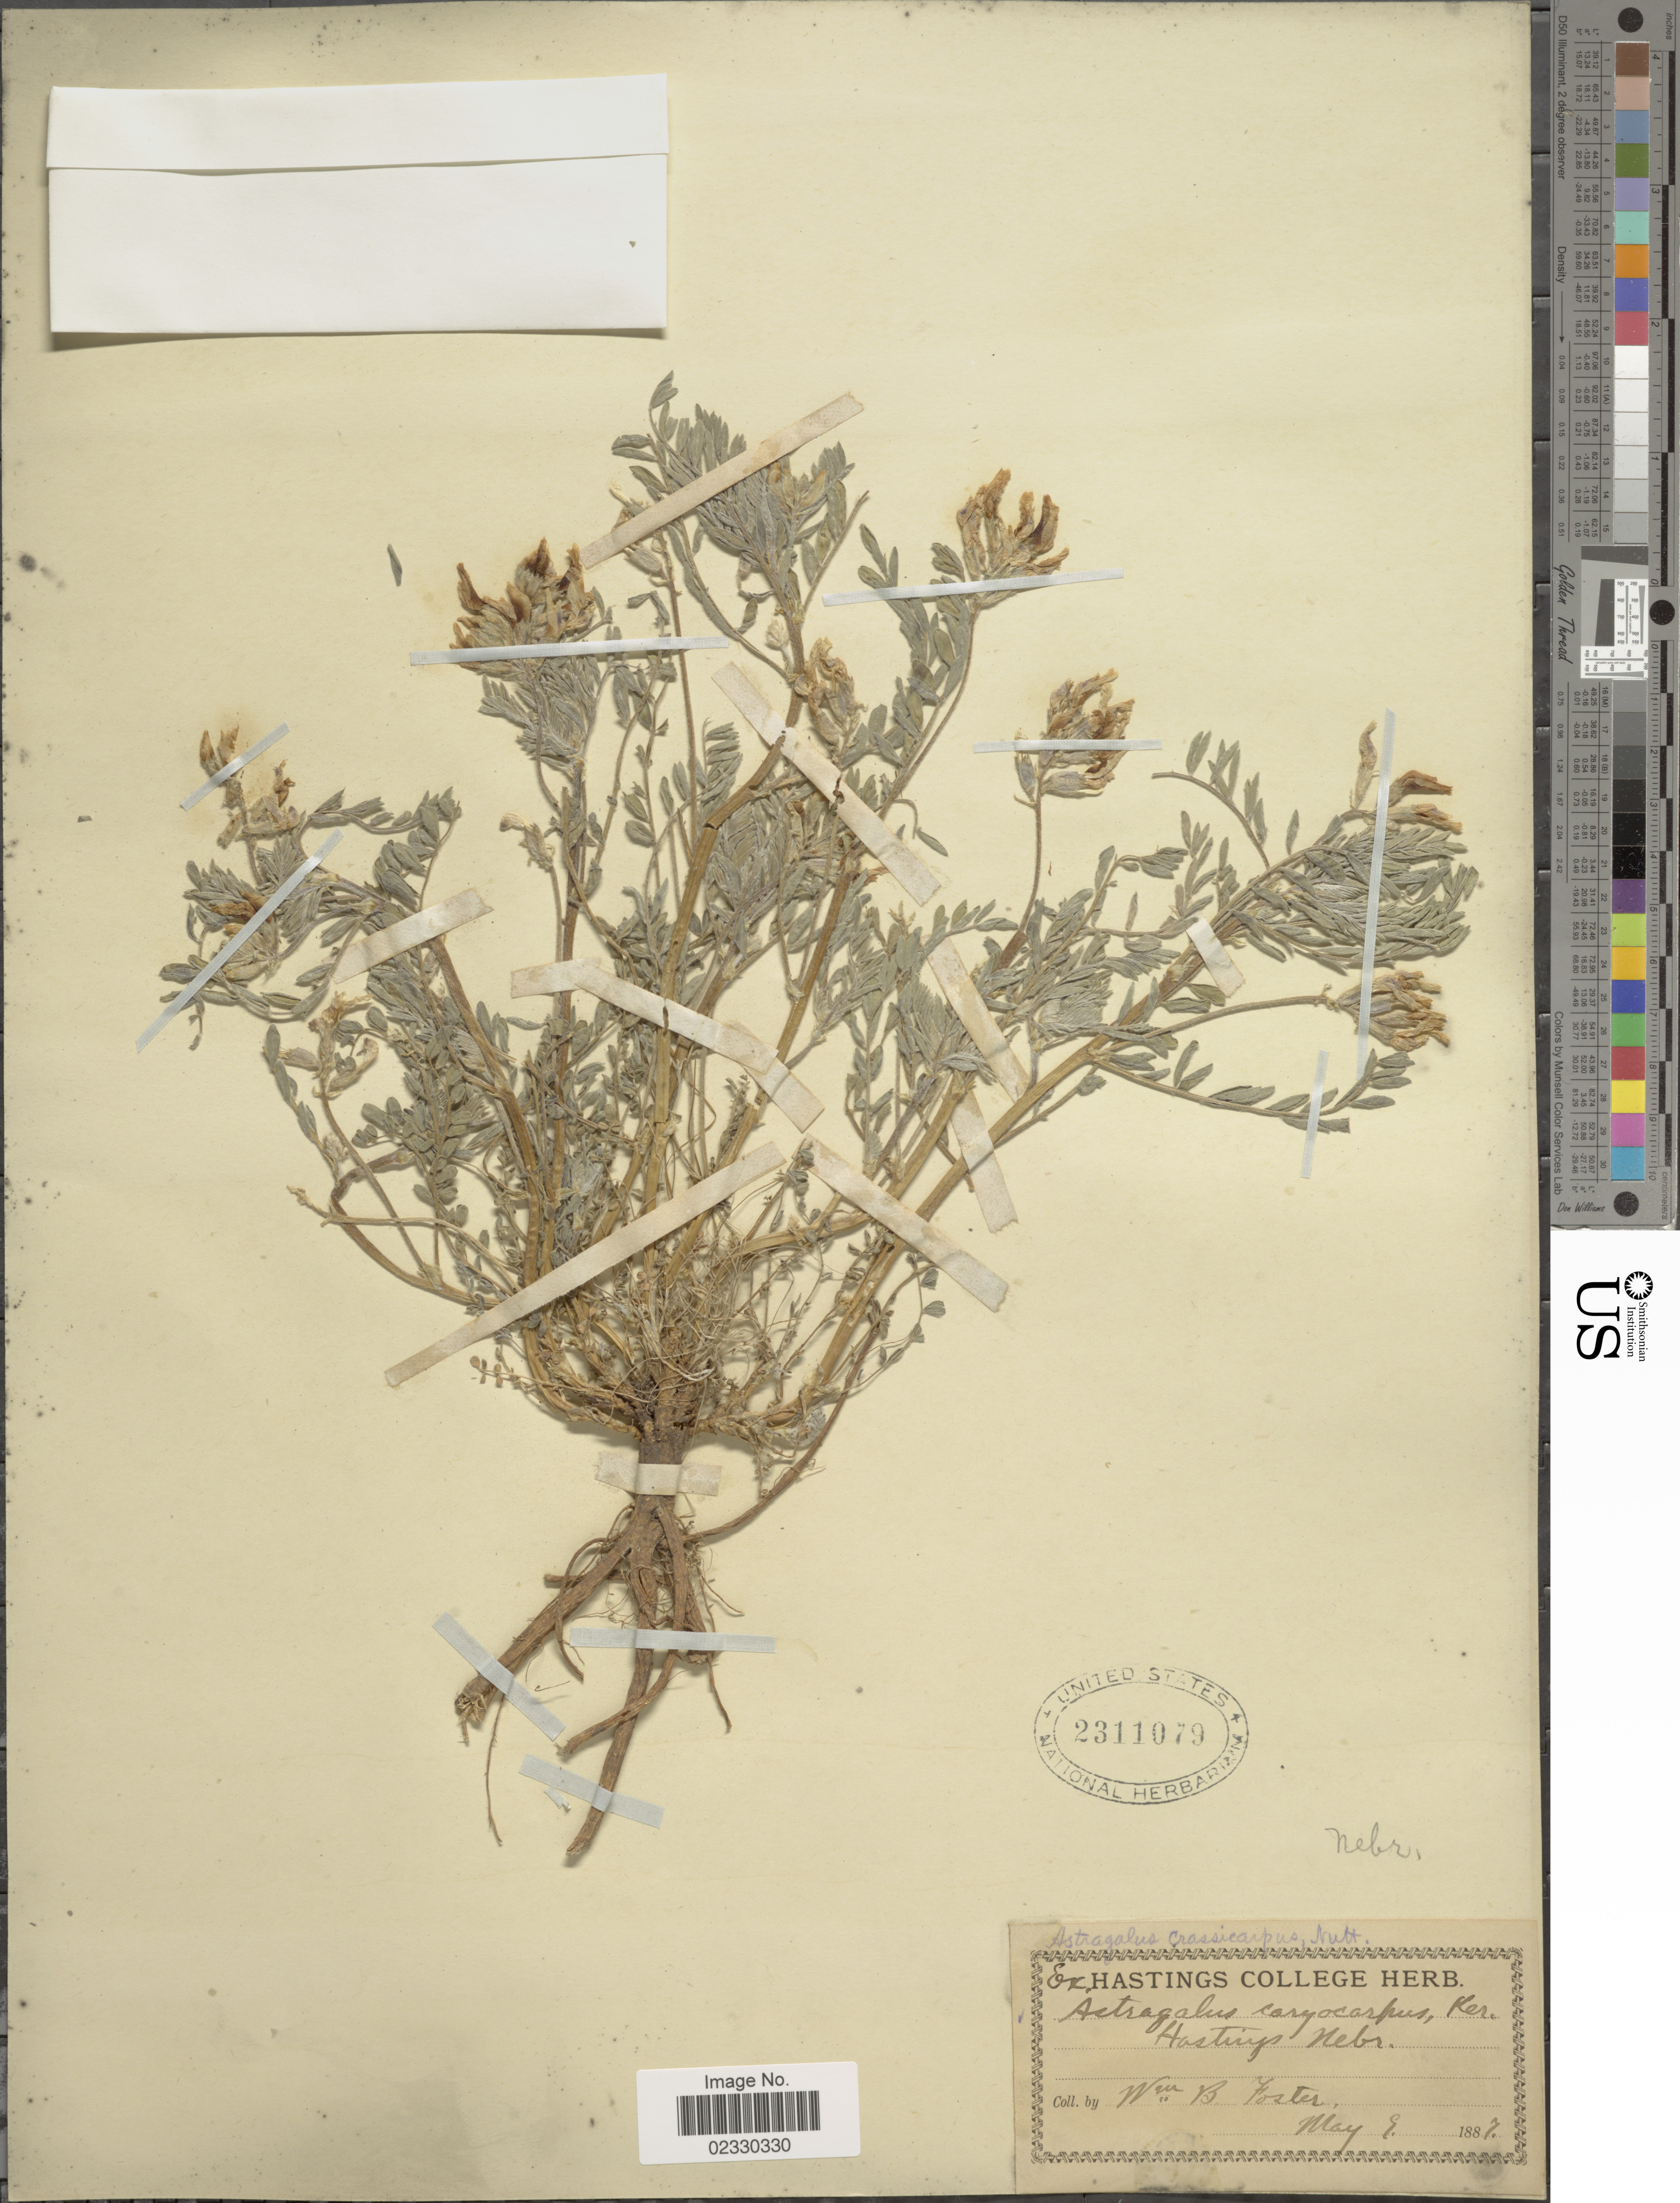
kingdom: Plantae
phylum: Tracheophyta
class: Magnoliopsida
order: Fabales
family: Fabaceae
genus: Astragalus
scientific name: Astragalus crassicarpus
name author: Nutt.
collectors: W. Foster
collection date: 1887-05-09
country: United States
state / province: Nebraska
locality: Hastings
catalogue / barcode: US 2311079